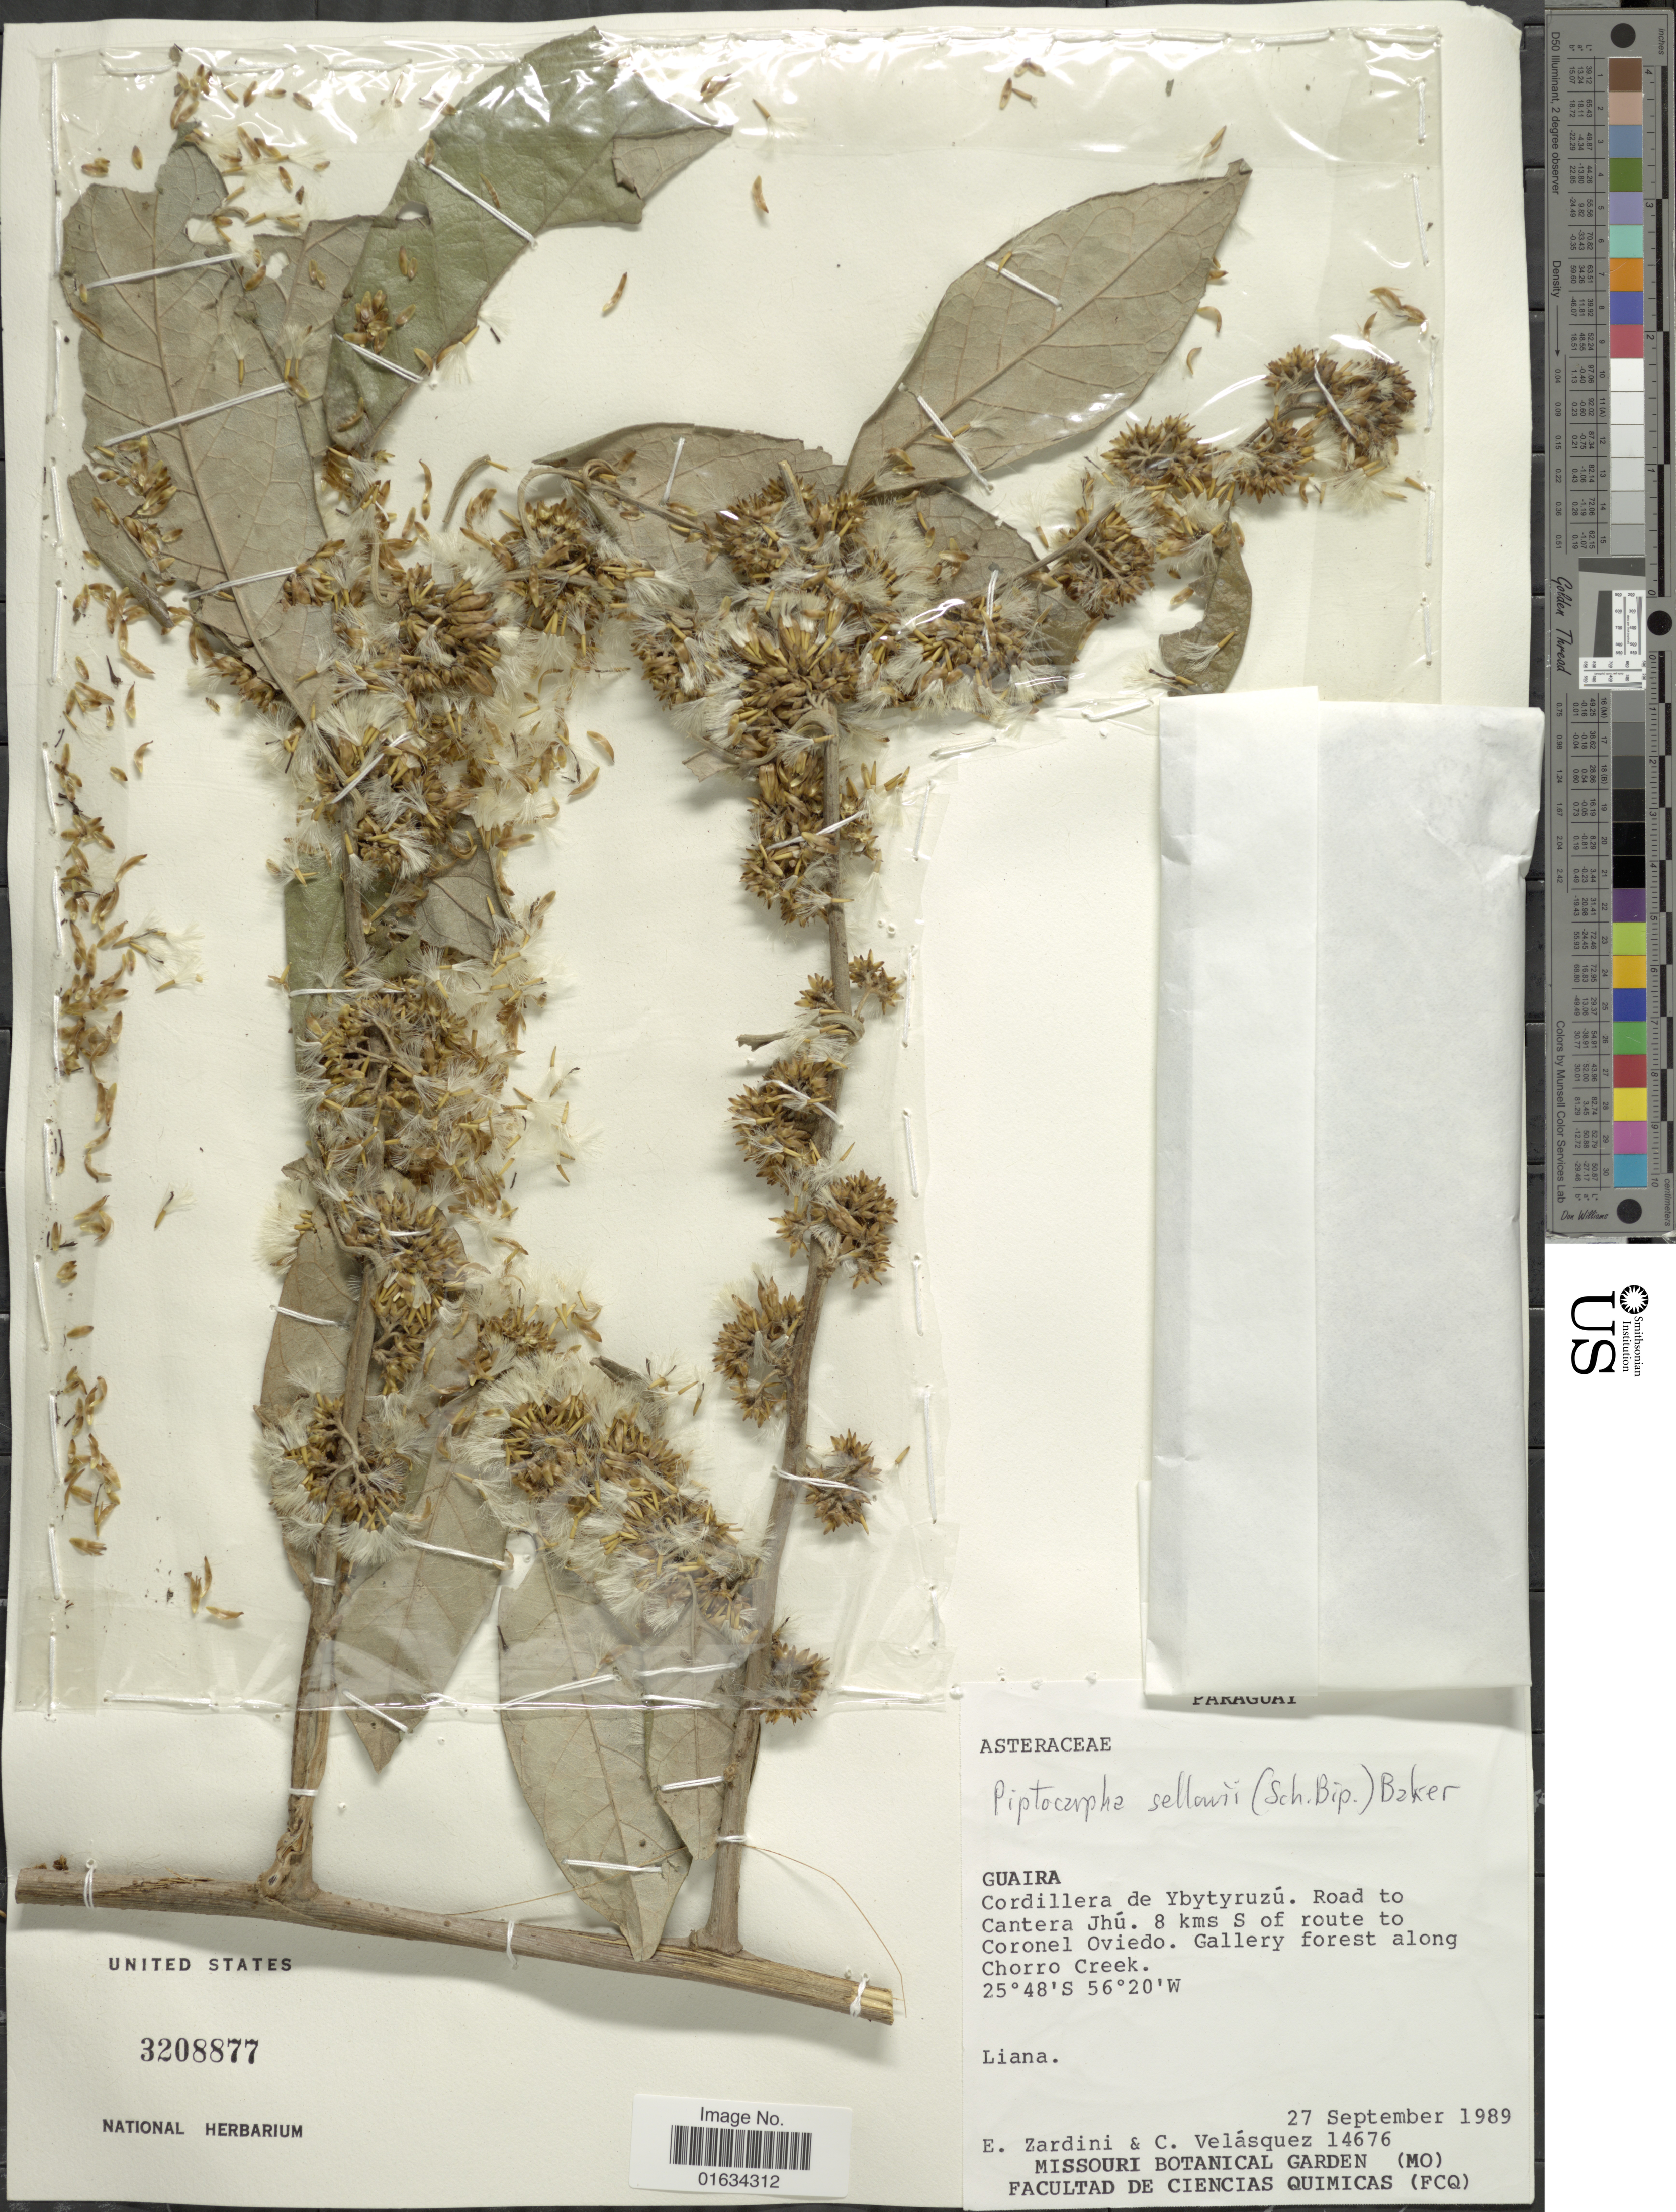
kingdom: Plantae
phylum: Tracheophyta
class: Magnoliopsida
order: Asterales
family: Asteraceae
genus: Piptocarpha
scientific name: Piptocarpha sellovii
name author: (Sch. Bip.) Baker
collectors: E. M. Zardini & C. Velásquez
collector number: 14676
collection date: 1989-09-27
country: Paraguay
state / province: Guaira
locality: Cordillera de Ybytyruzú. Road to Cantera Jhú. 8 kms S of route to Coronel Oviedo. Gallery forest along Chorro Creek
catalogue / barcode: US 3208877